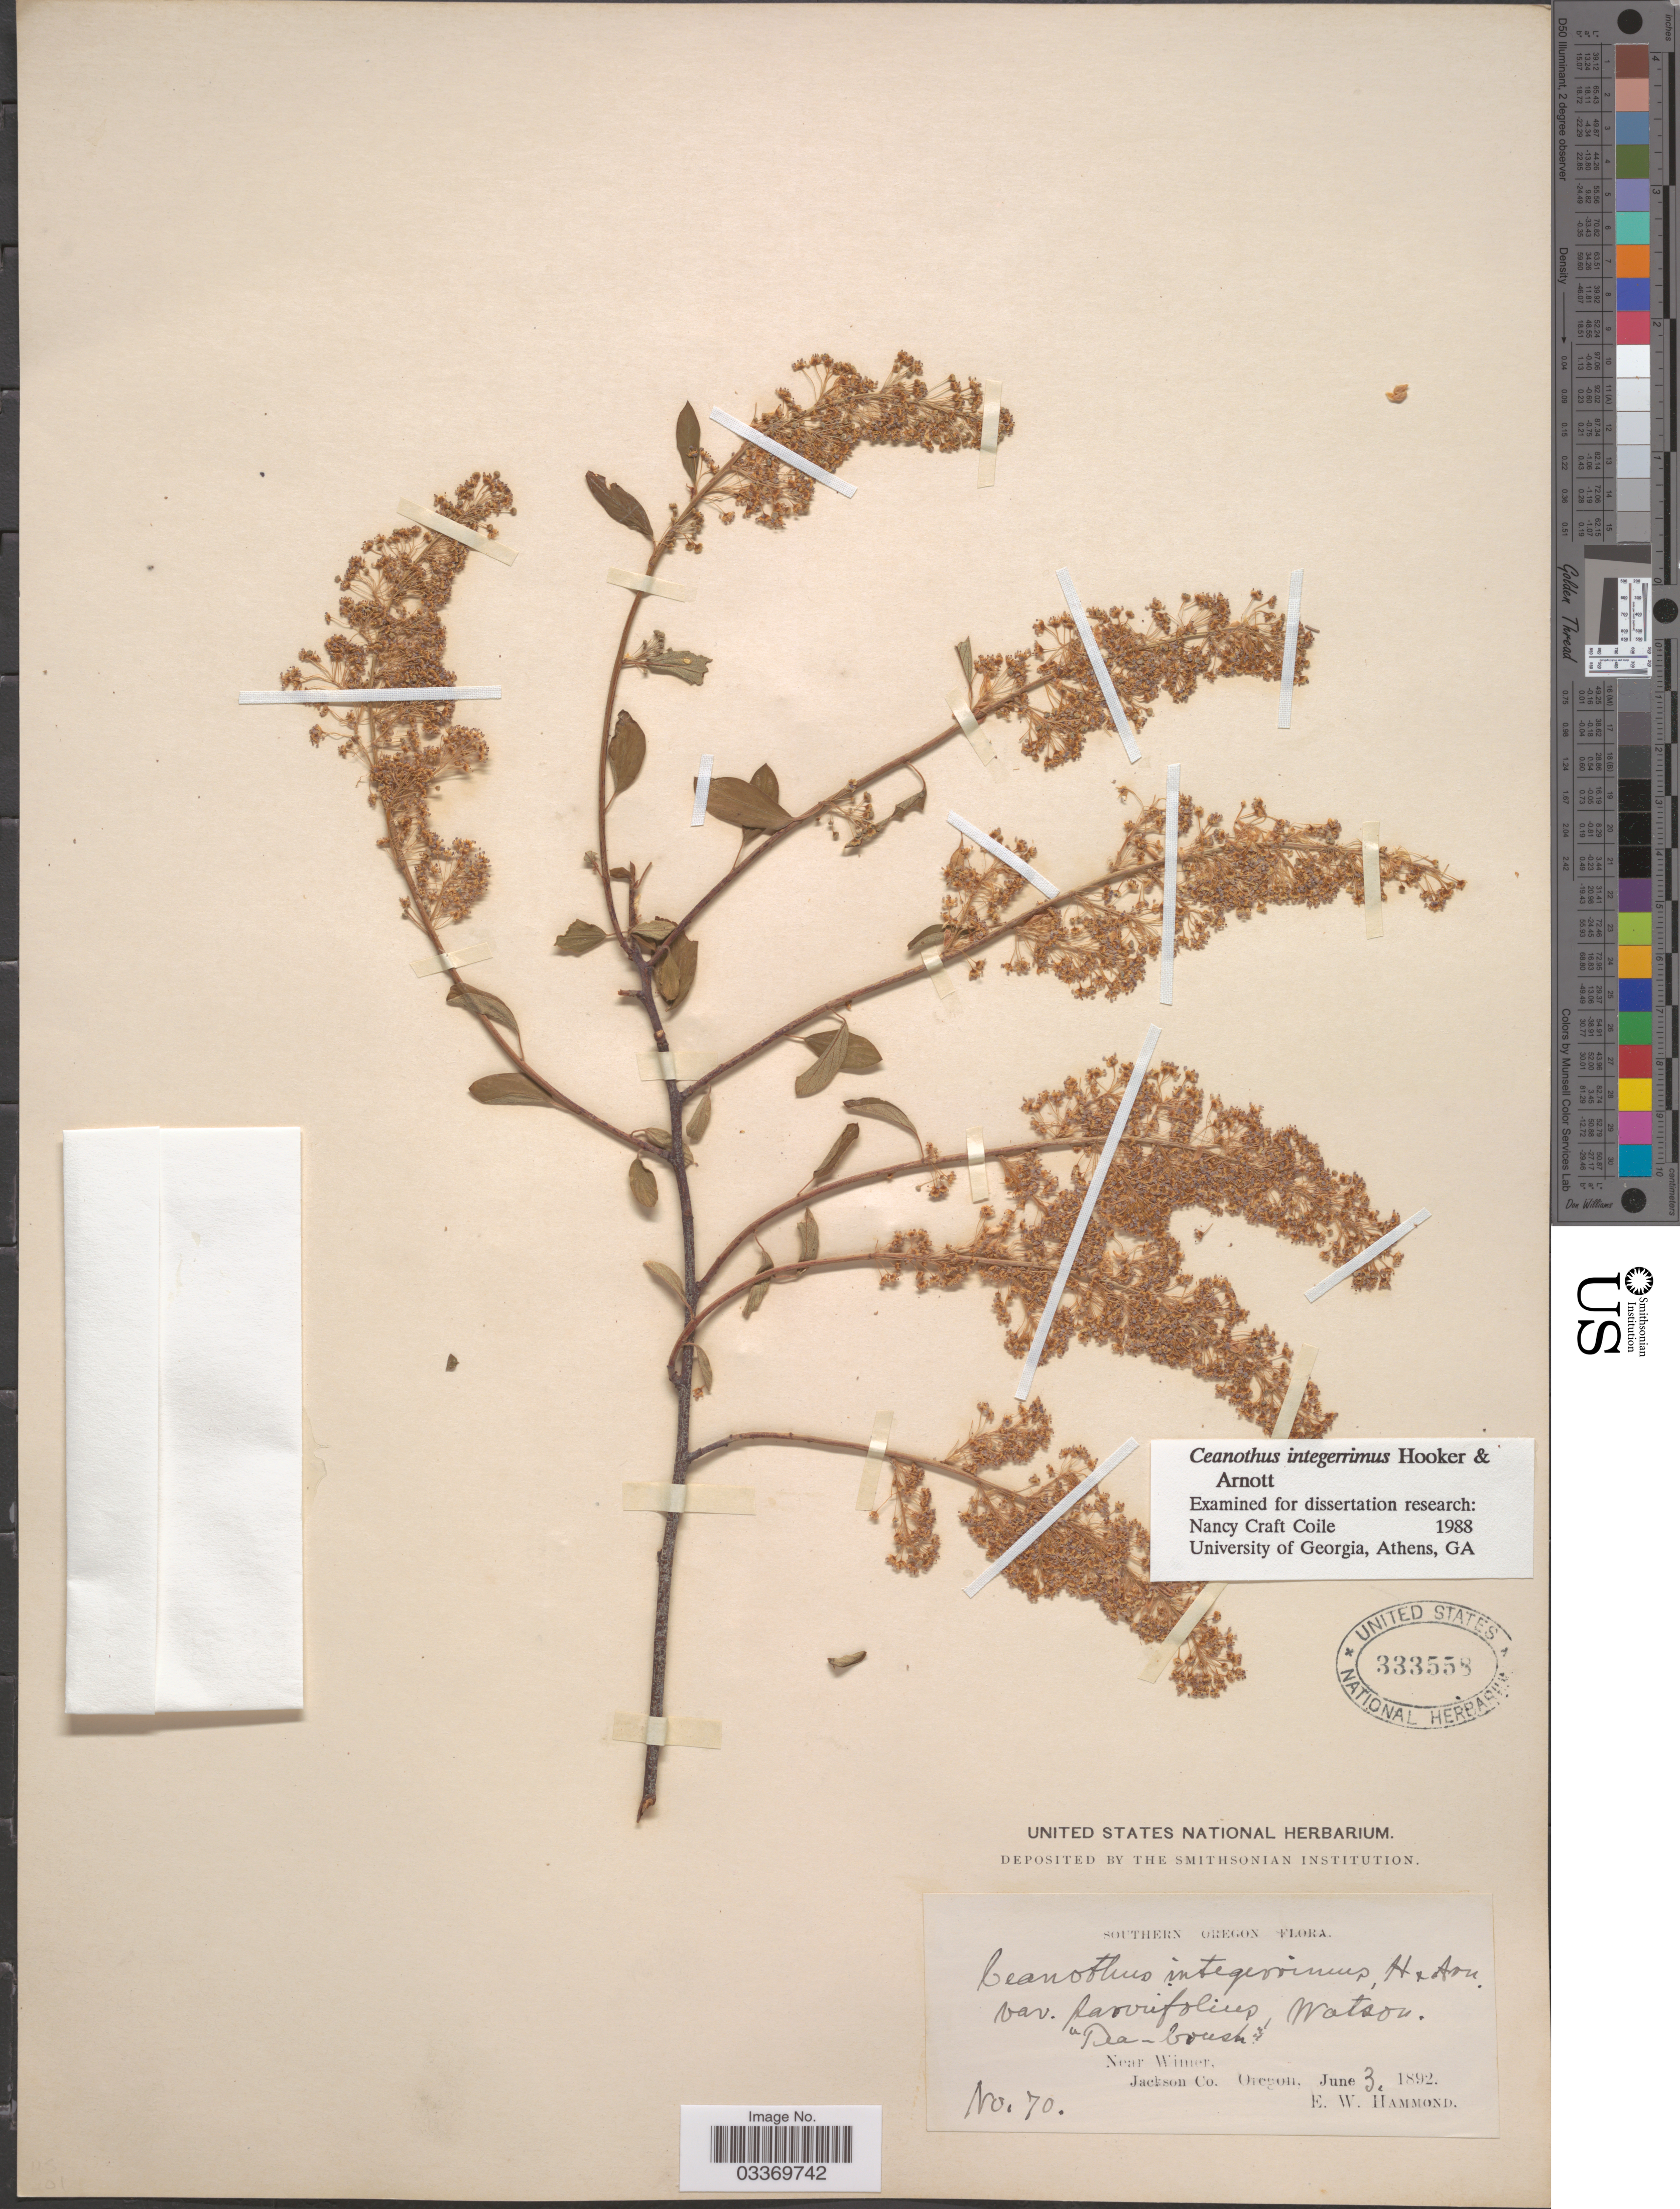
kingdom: Plantae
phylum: Tracheophyta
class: Magnoliopsida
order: Rosales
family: Rhamnaceae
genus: Ceanothus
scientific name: Ceanothus integerrimus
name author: Hook. & Arn.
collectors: E. Hammond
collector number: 70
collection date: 1892-06-03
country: United States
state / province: Oregon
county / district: Jackson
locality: Southern Oregon. Near Wimer, Jackson Co.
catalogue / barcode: US 333558